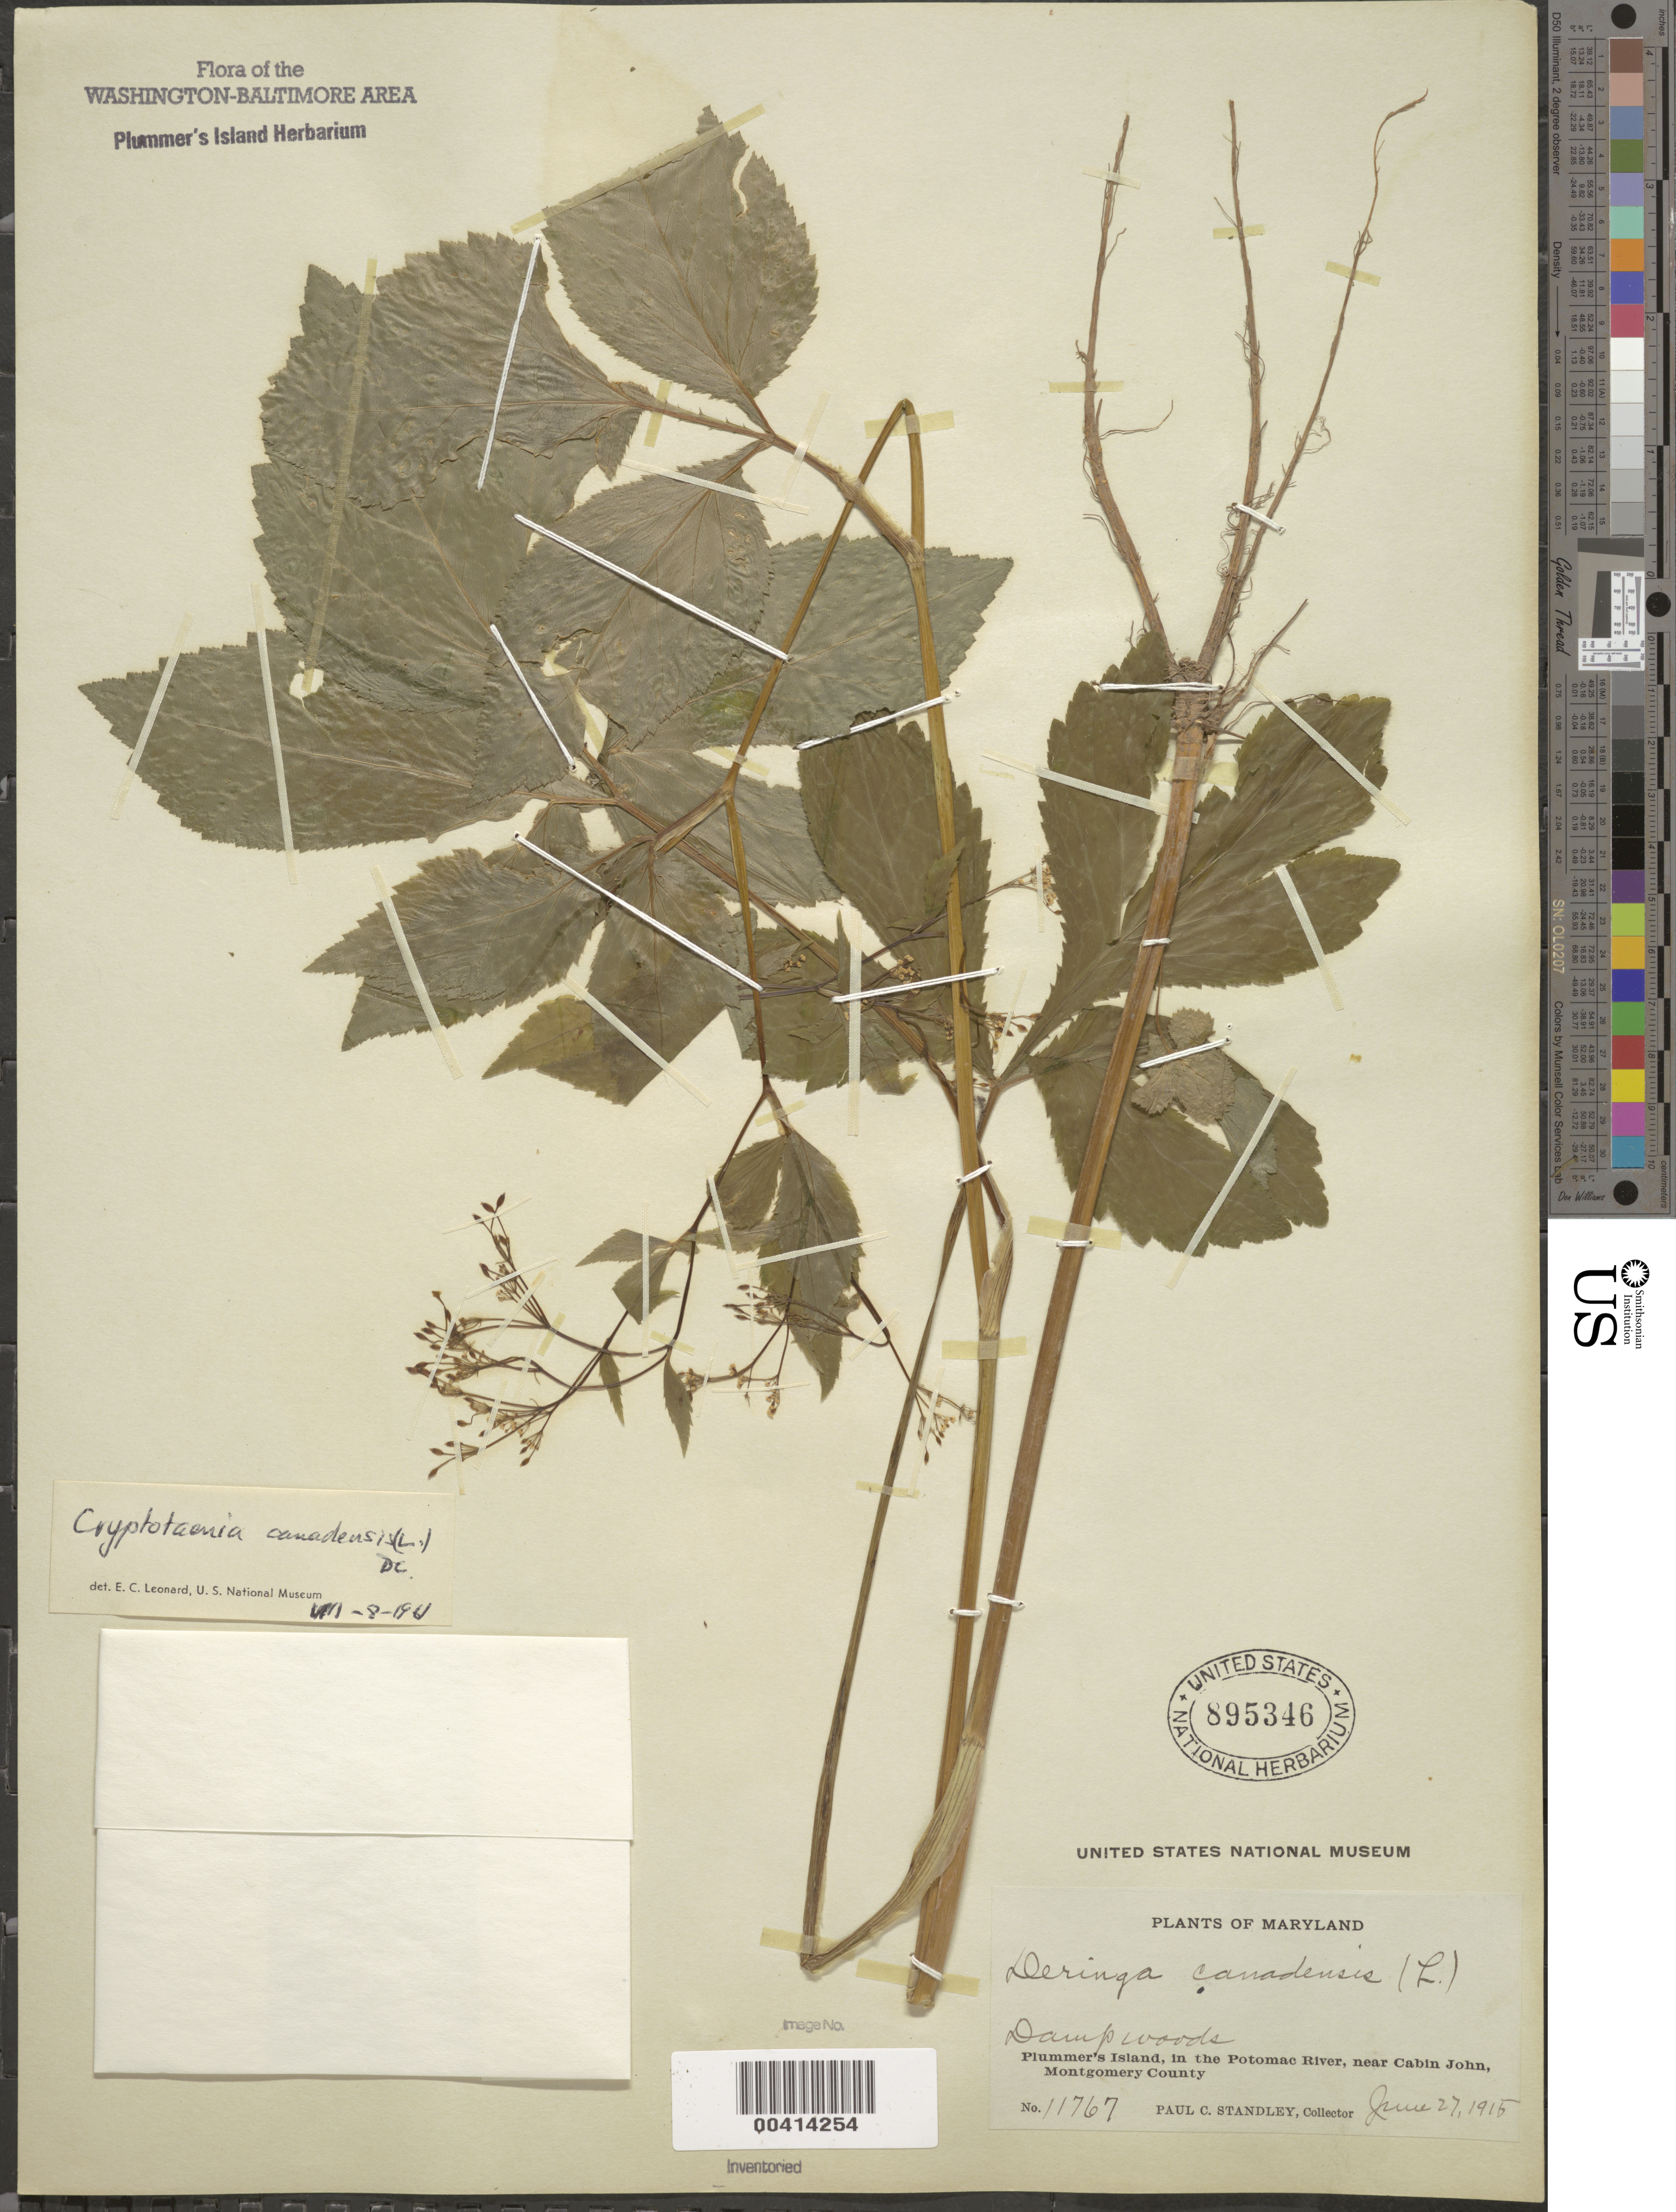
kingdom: Plantae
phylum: Tracheophyta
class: Magnoliopsida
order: Apiales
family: Apiaceae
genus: Cryptotaenia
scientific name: Cryptotaenia canadensis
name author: (L.) DC.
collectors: P. C. Standley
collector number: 11767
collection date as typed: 27 Jun 1915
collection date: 1915-06-27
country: United States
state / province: Maryland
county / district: Montgomery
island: Plummers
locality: Plummer's Island C. & O. Canal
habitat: Damp woods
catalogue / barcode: US 895346